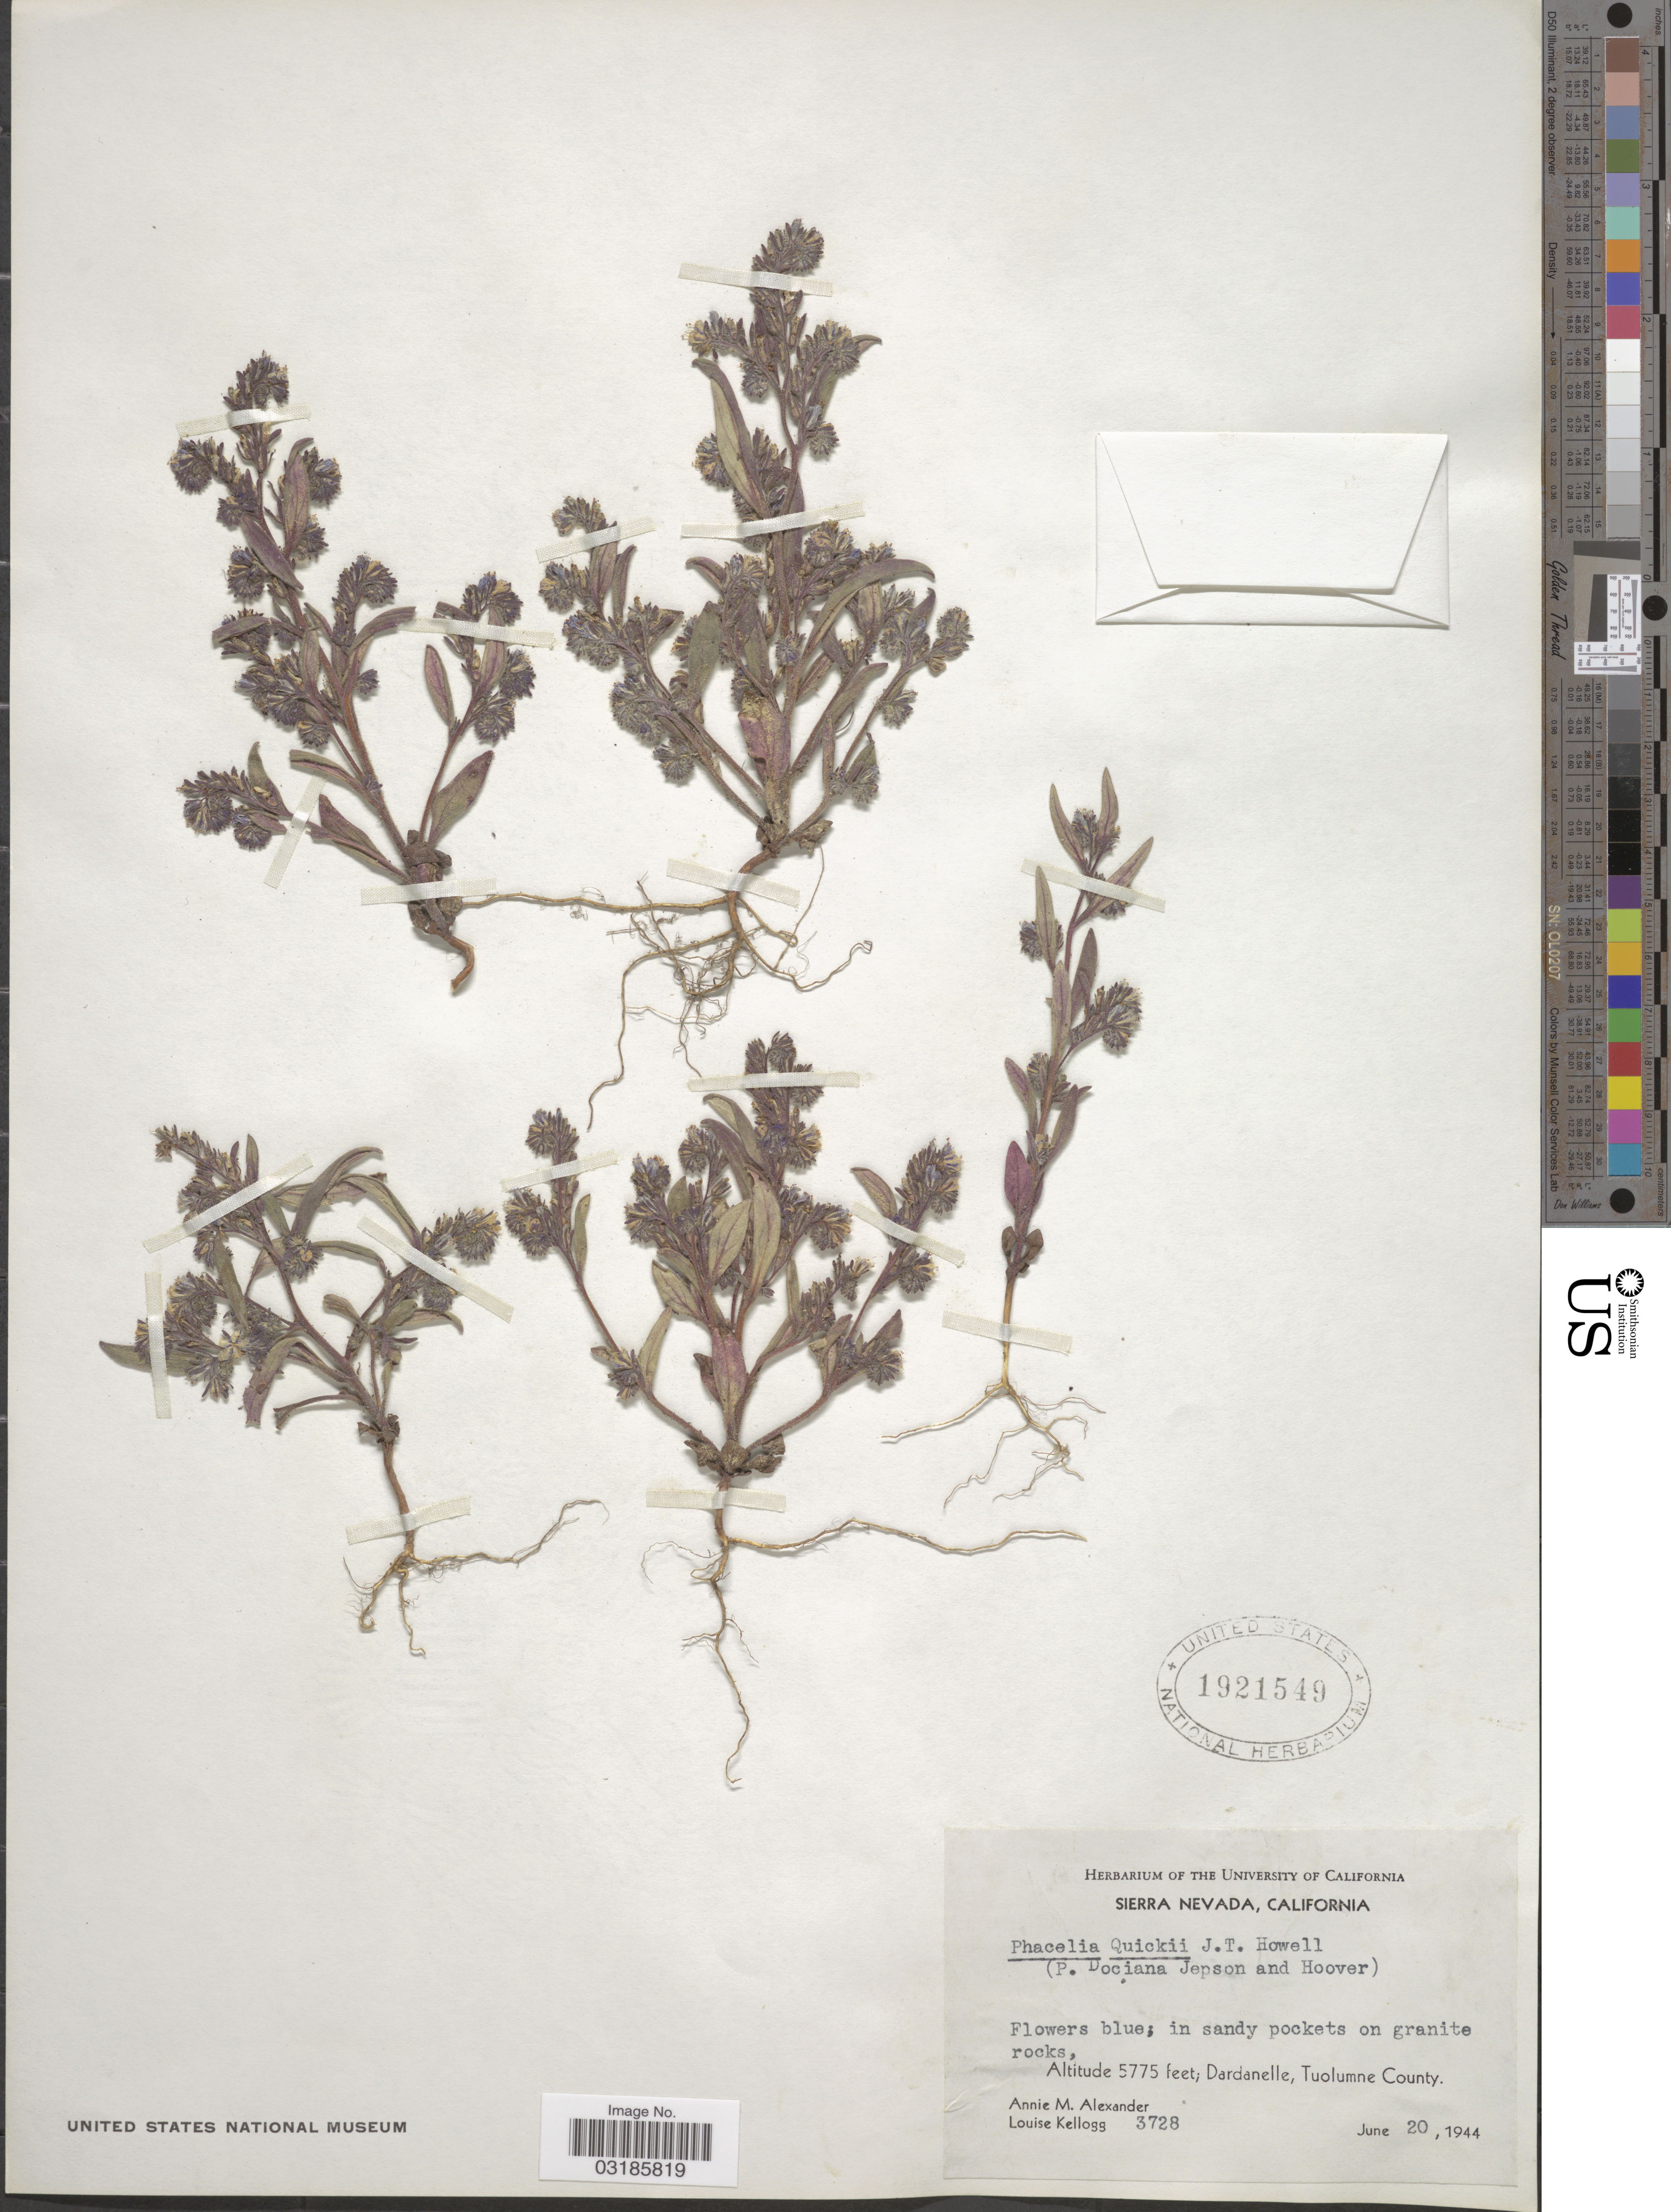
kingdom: Plantae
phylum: Tracheophyta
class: Magnoliopsida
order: Boraginales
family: Hydrophyllaceae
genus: Phacelia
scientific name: Phacelia quickii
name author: J.T. Howell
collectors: A. M. Alexander & L. Kellogg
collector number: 3728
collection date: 1944-06-20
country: United States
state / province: California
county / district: Tuolumne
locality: Sierra Nevada. Dardanelle, Tuolumne County.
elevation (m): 1760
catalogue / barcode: US 1921549